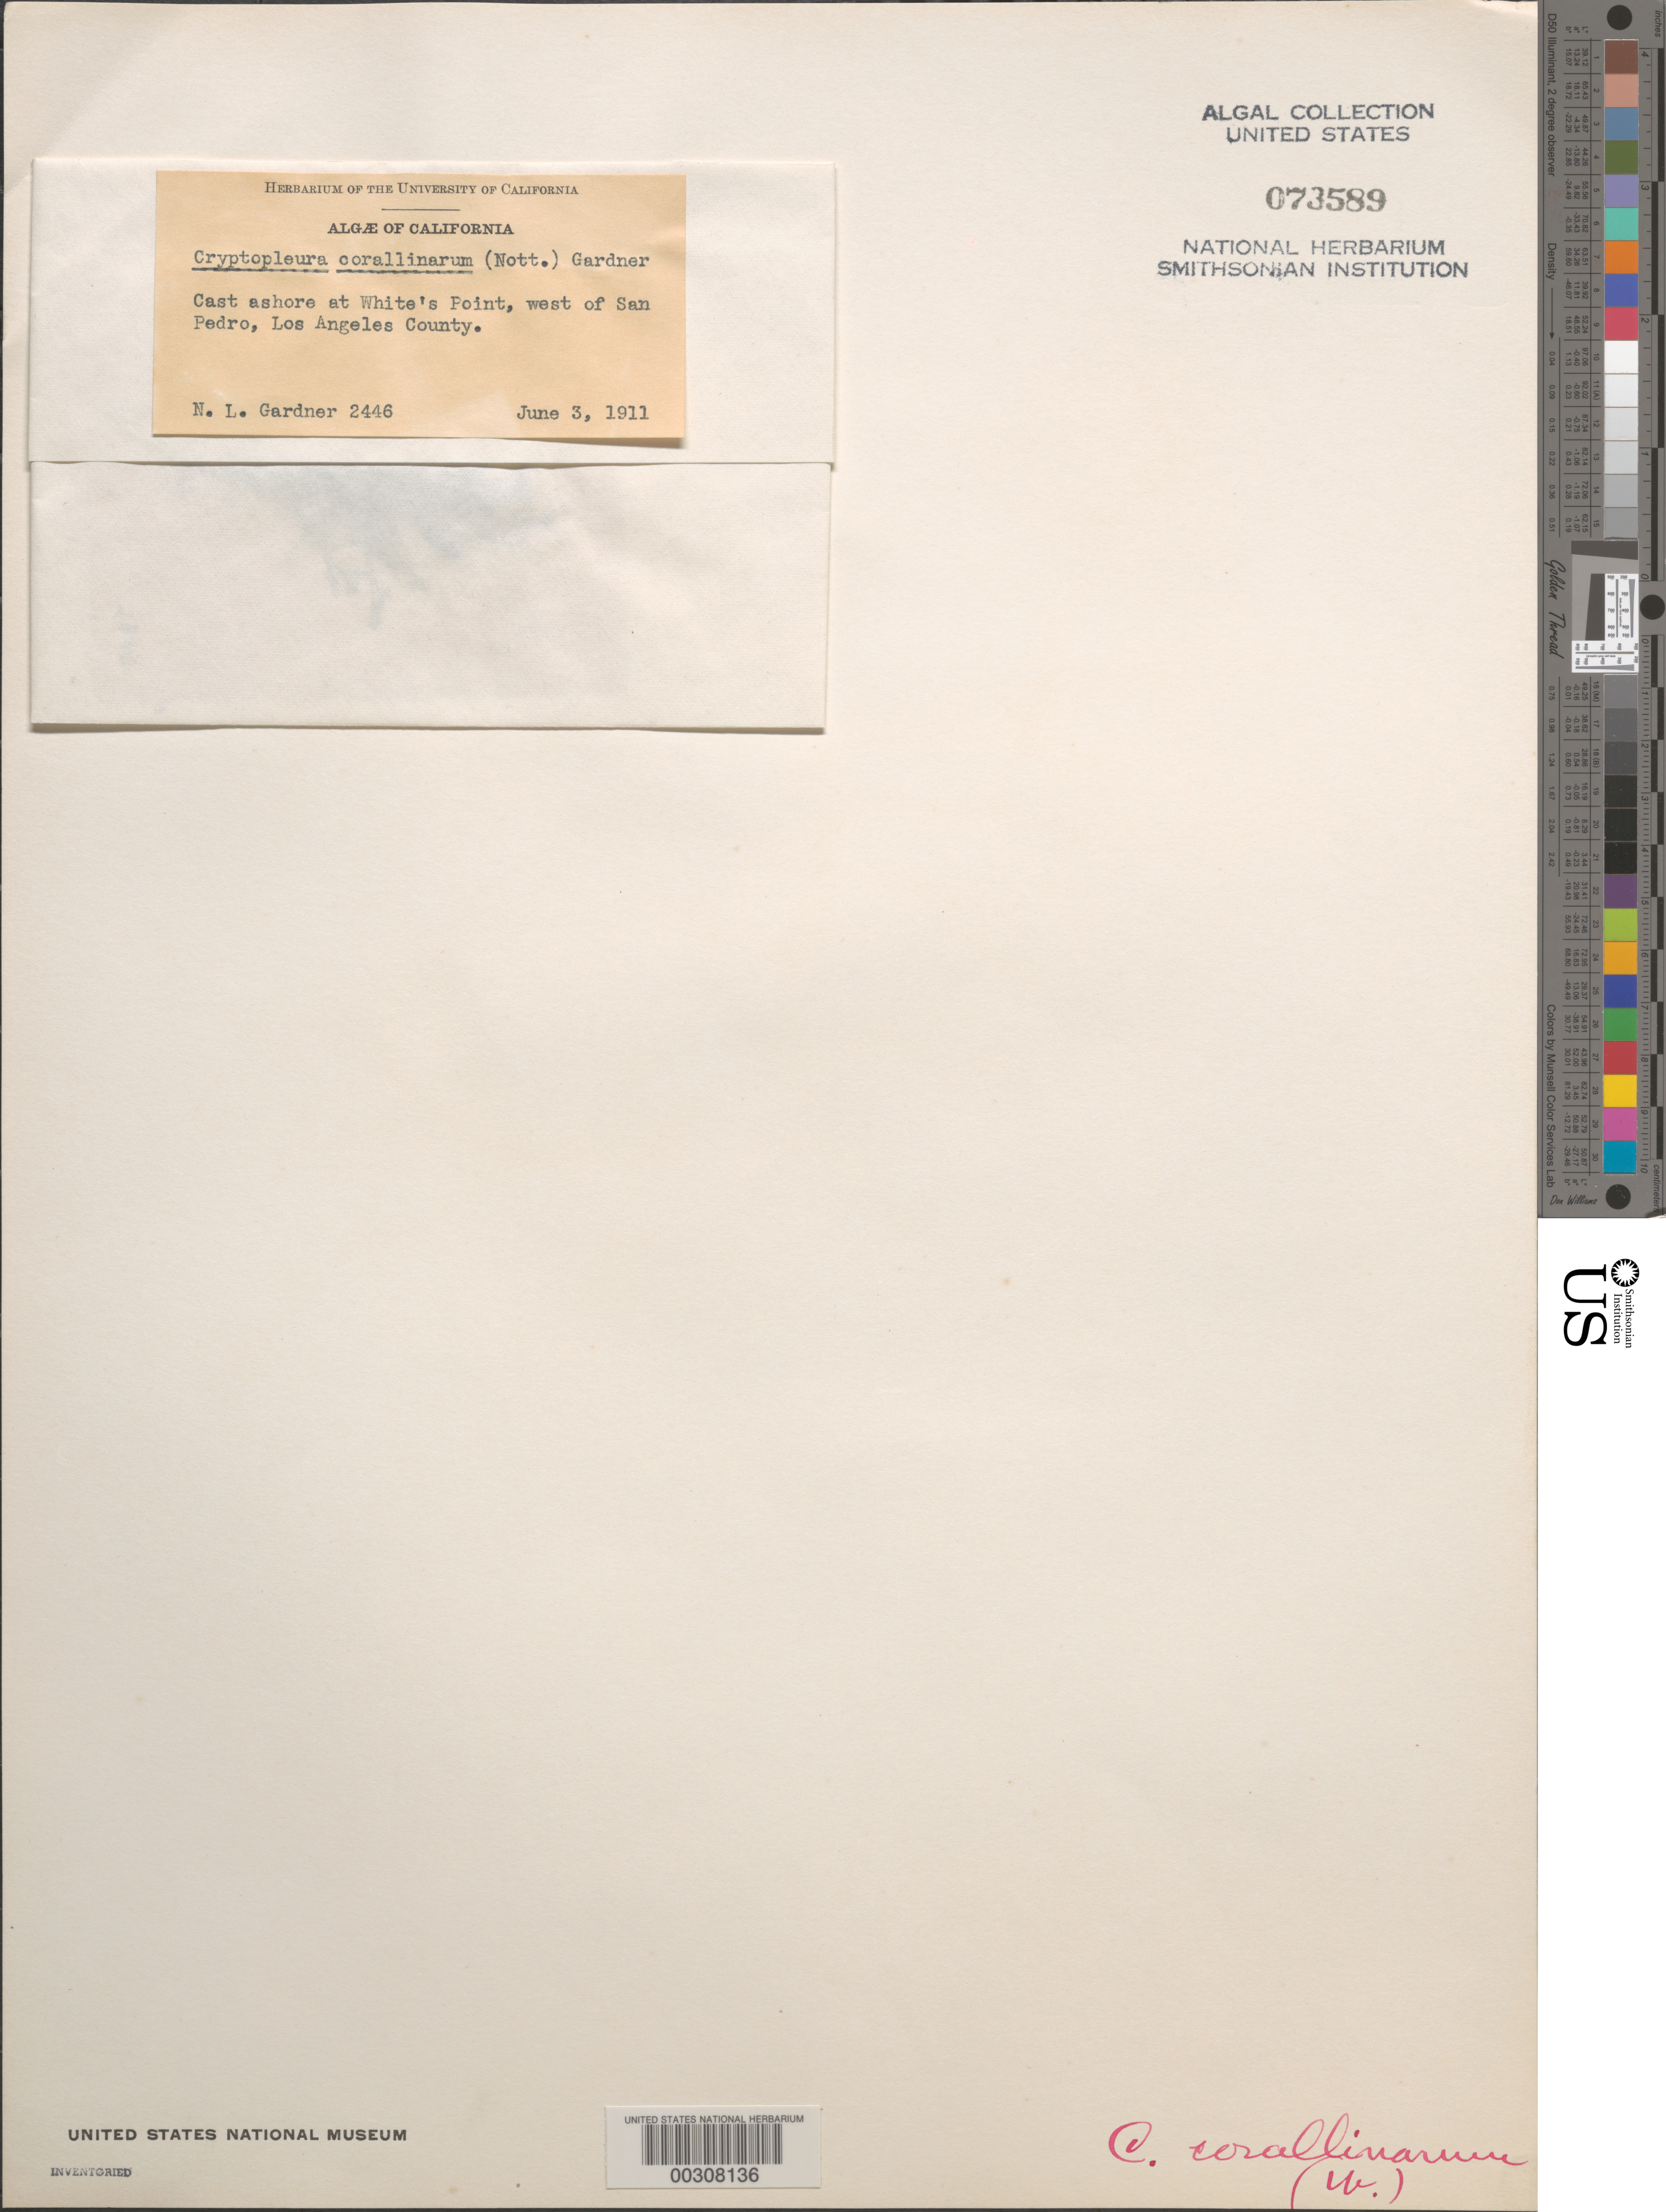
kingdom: Plantae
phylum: Rhodophyta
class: Florideophyceae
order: Ceramiales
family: Delesseriaceae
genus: Cryptopleura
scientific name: Cryptopleura corallinara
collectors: N. Gardner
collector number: NLG 2446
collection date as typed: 03 Jun 1911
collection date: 1911-06-03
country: United States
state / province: California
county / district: Los Angeles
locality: White's Point, west of San Pedro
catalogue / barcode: US 73589